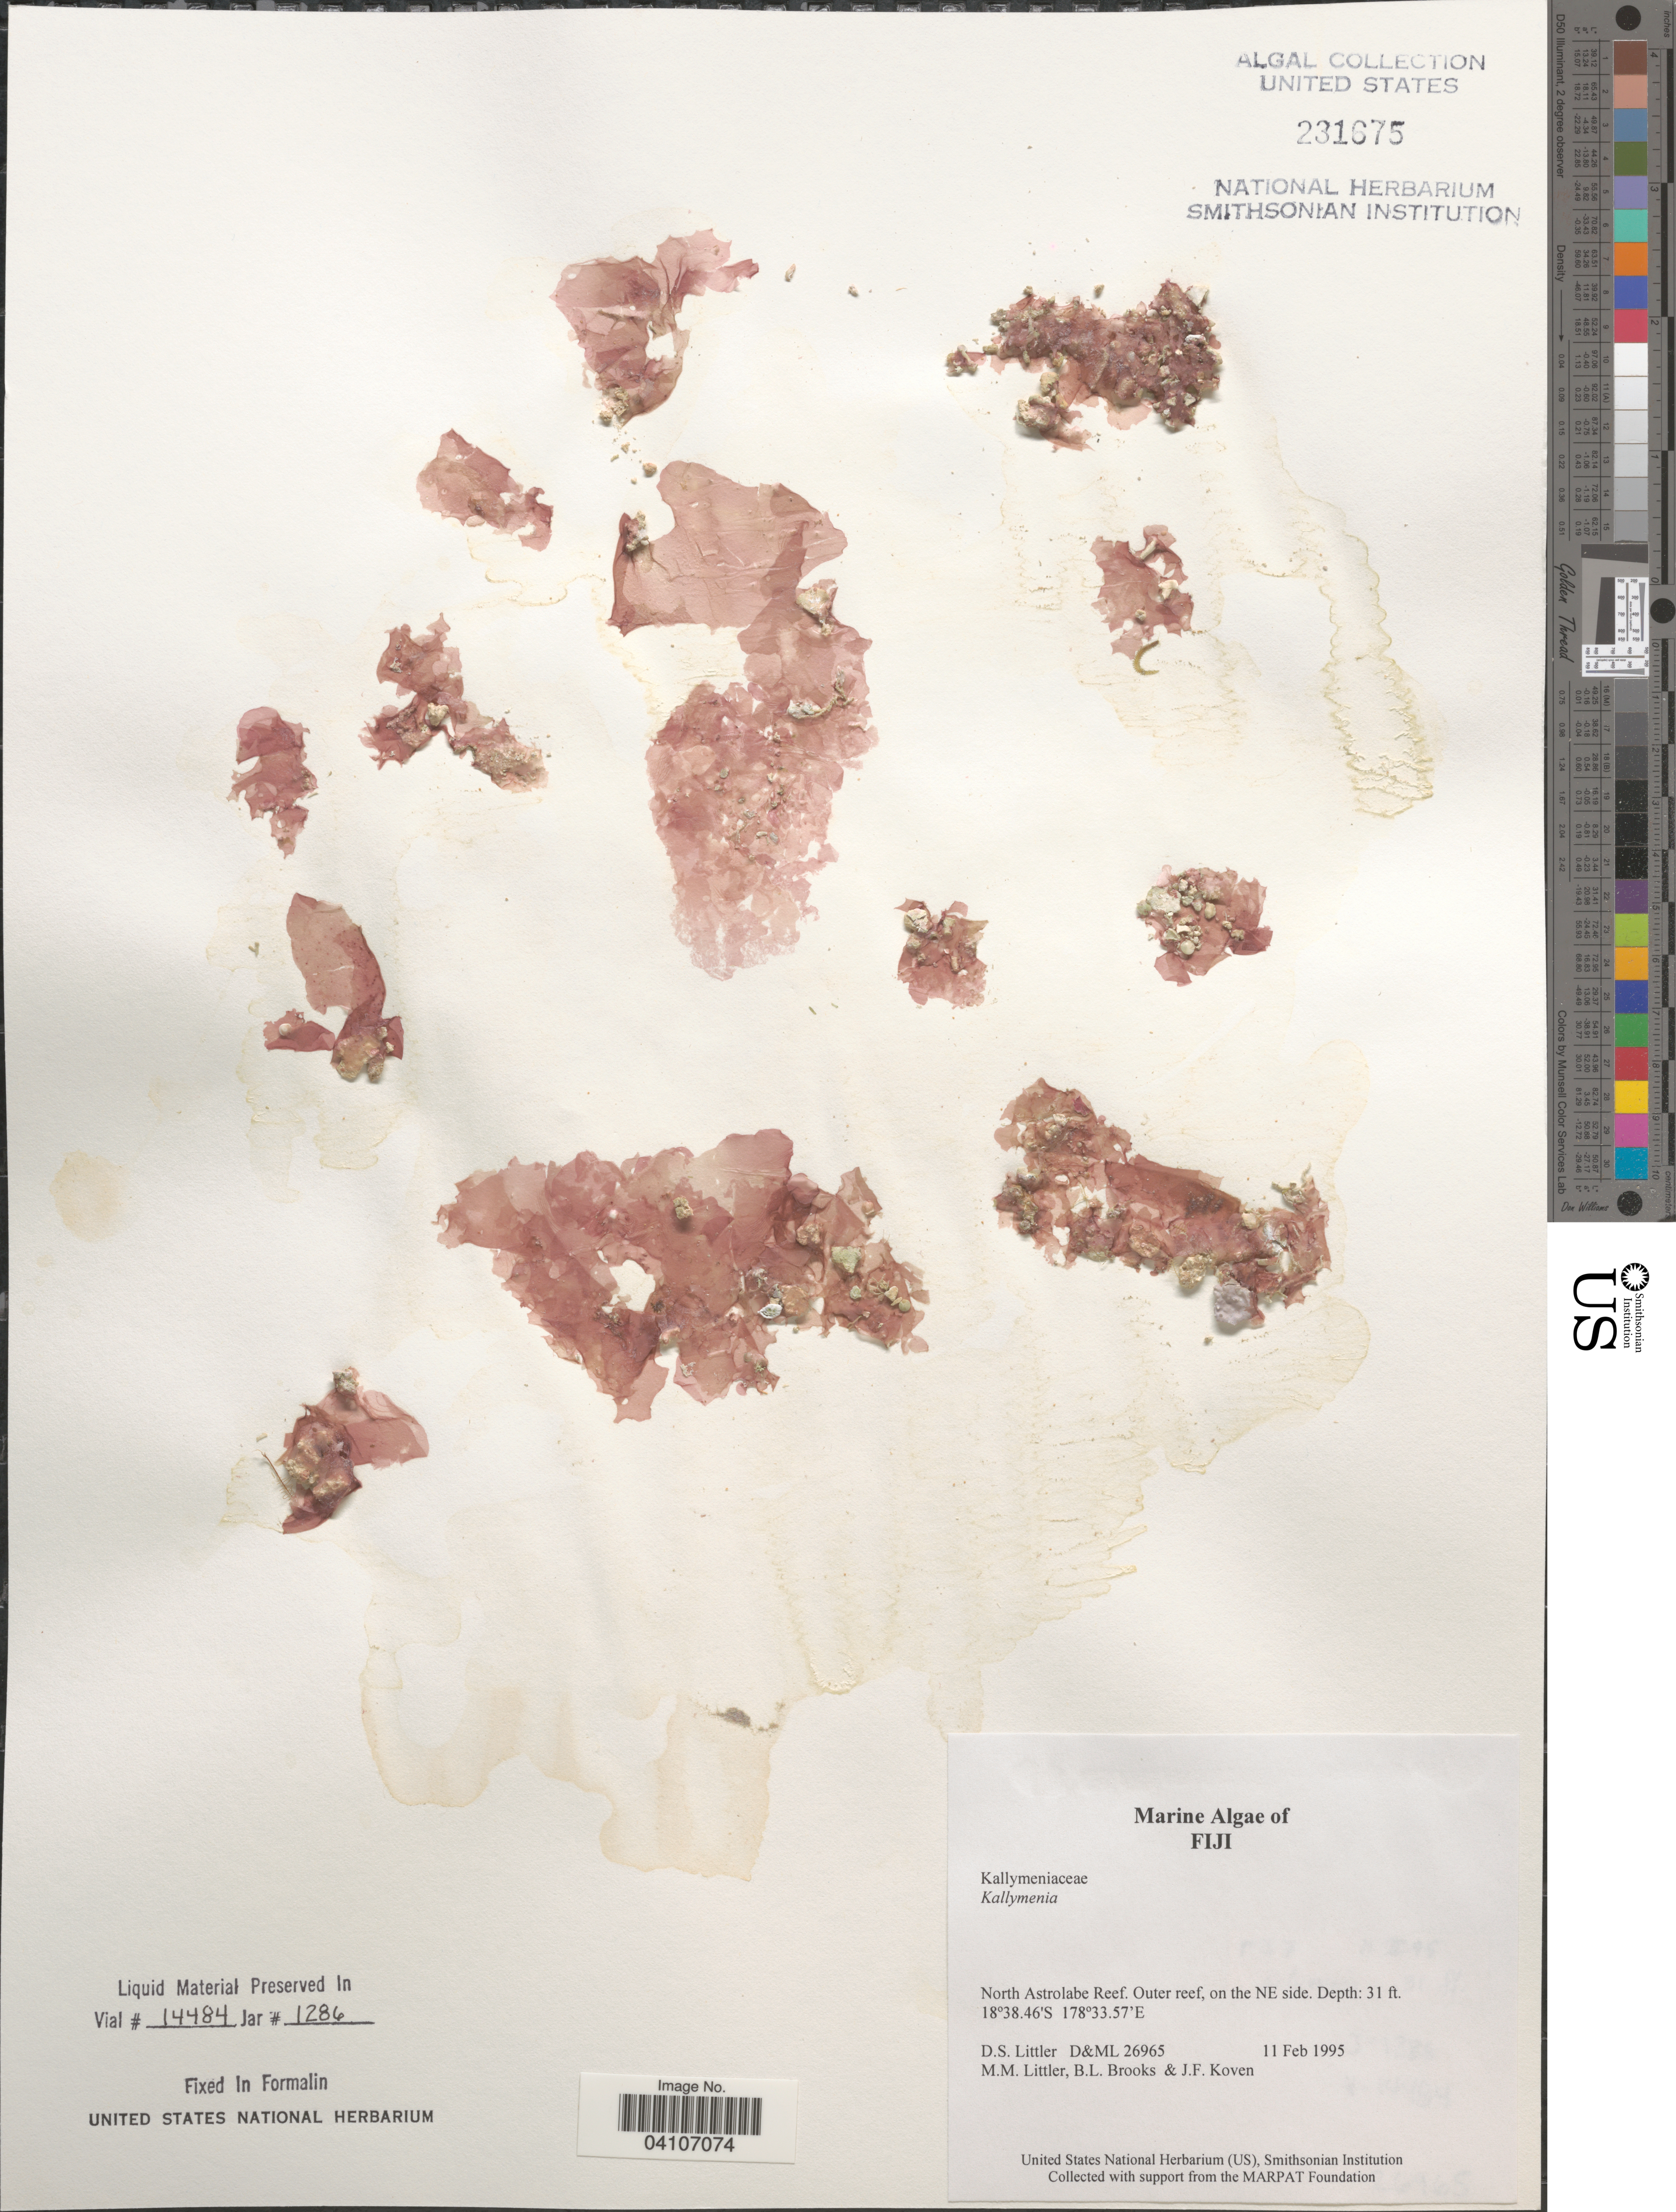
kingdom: Plantae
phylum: Rhodophyta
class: Florideophyceae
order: Gigartinales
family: Kallymeniaceae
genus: Kallymenia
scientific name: Kallymenia sp.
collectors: D. S. Littler, B. Brooks & J. Koven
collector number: D&ML26965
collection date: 1995-02-11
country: Fiji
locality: North Astrolabe Reef. Outer reef, on the NE side.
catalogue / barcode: US 231675